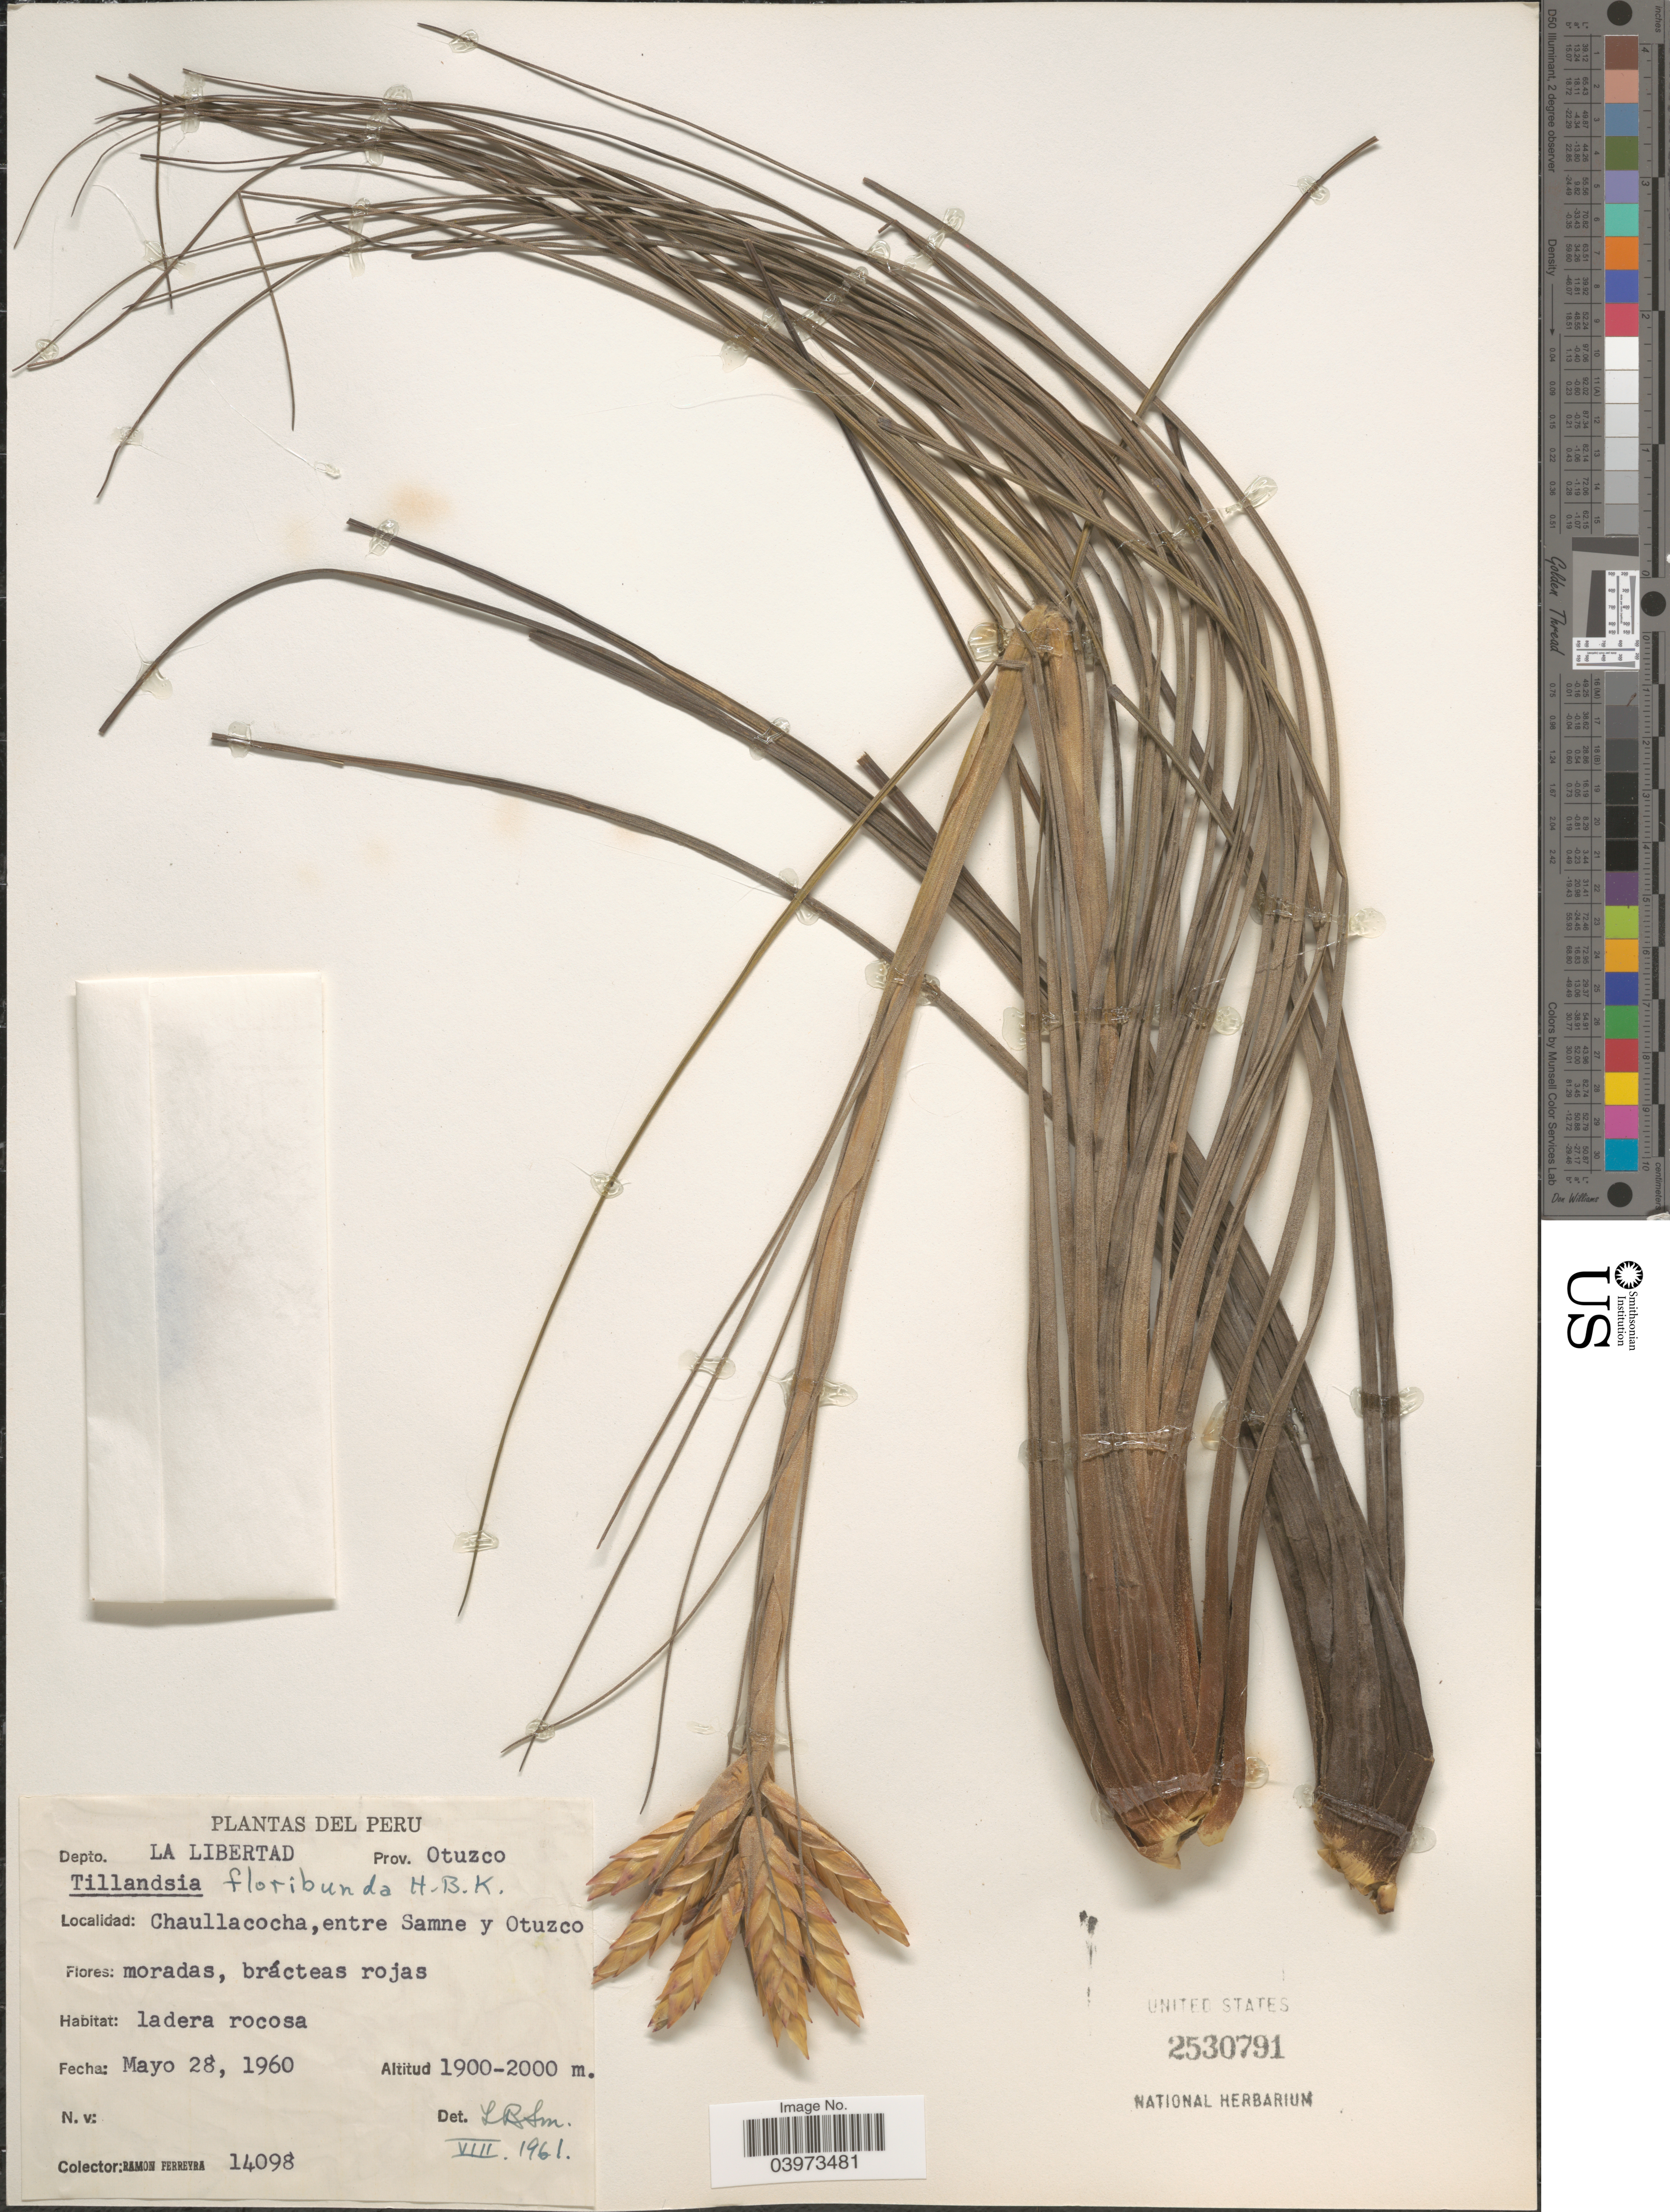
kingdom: Plantae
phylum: Tracheophyta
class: Liliopsida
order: Poales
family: Bromeliaceae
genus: Tillandsia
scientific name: Tillandsia floribunda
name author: Kunth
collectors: R. A. Ferreyra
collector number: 14098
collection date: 1960-05-28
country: Peru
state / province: La Libertad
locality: Depto. La Libertad. Prov. Otuzco. Chaullacocha, entre Samne y Otuzco.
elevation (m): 1900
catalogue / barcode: US 2530791